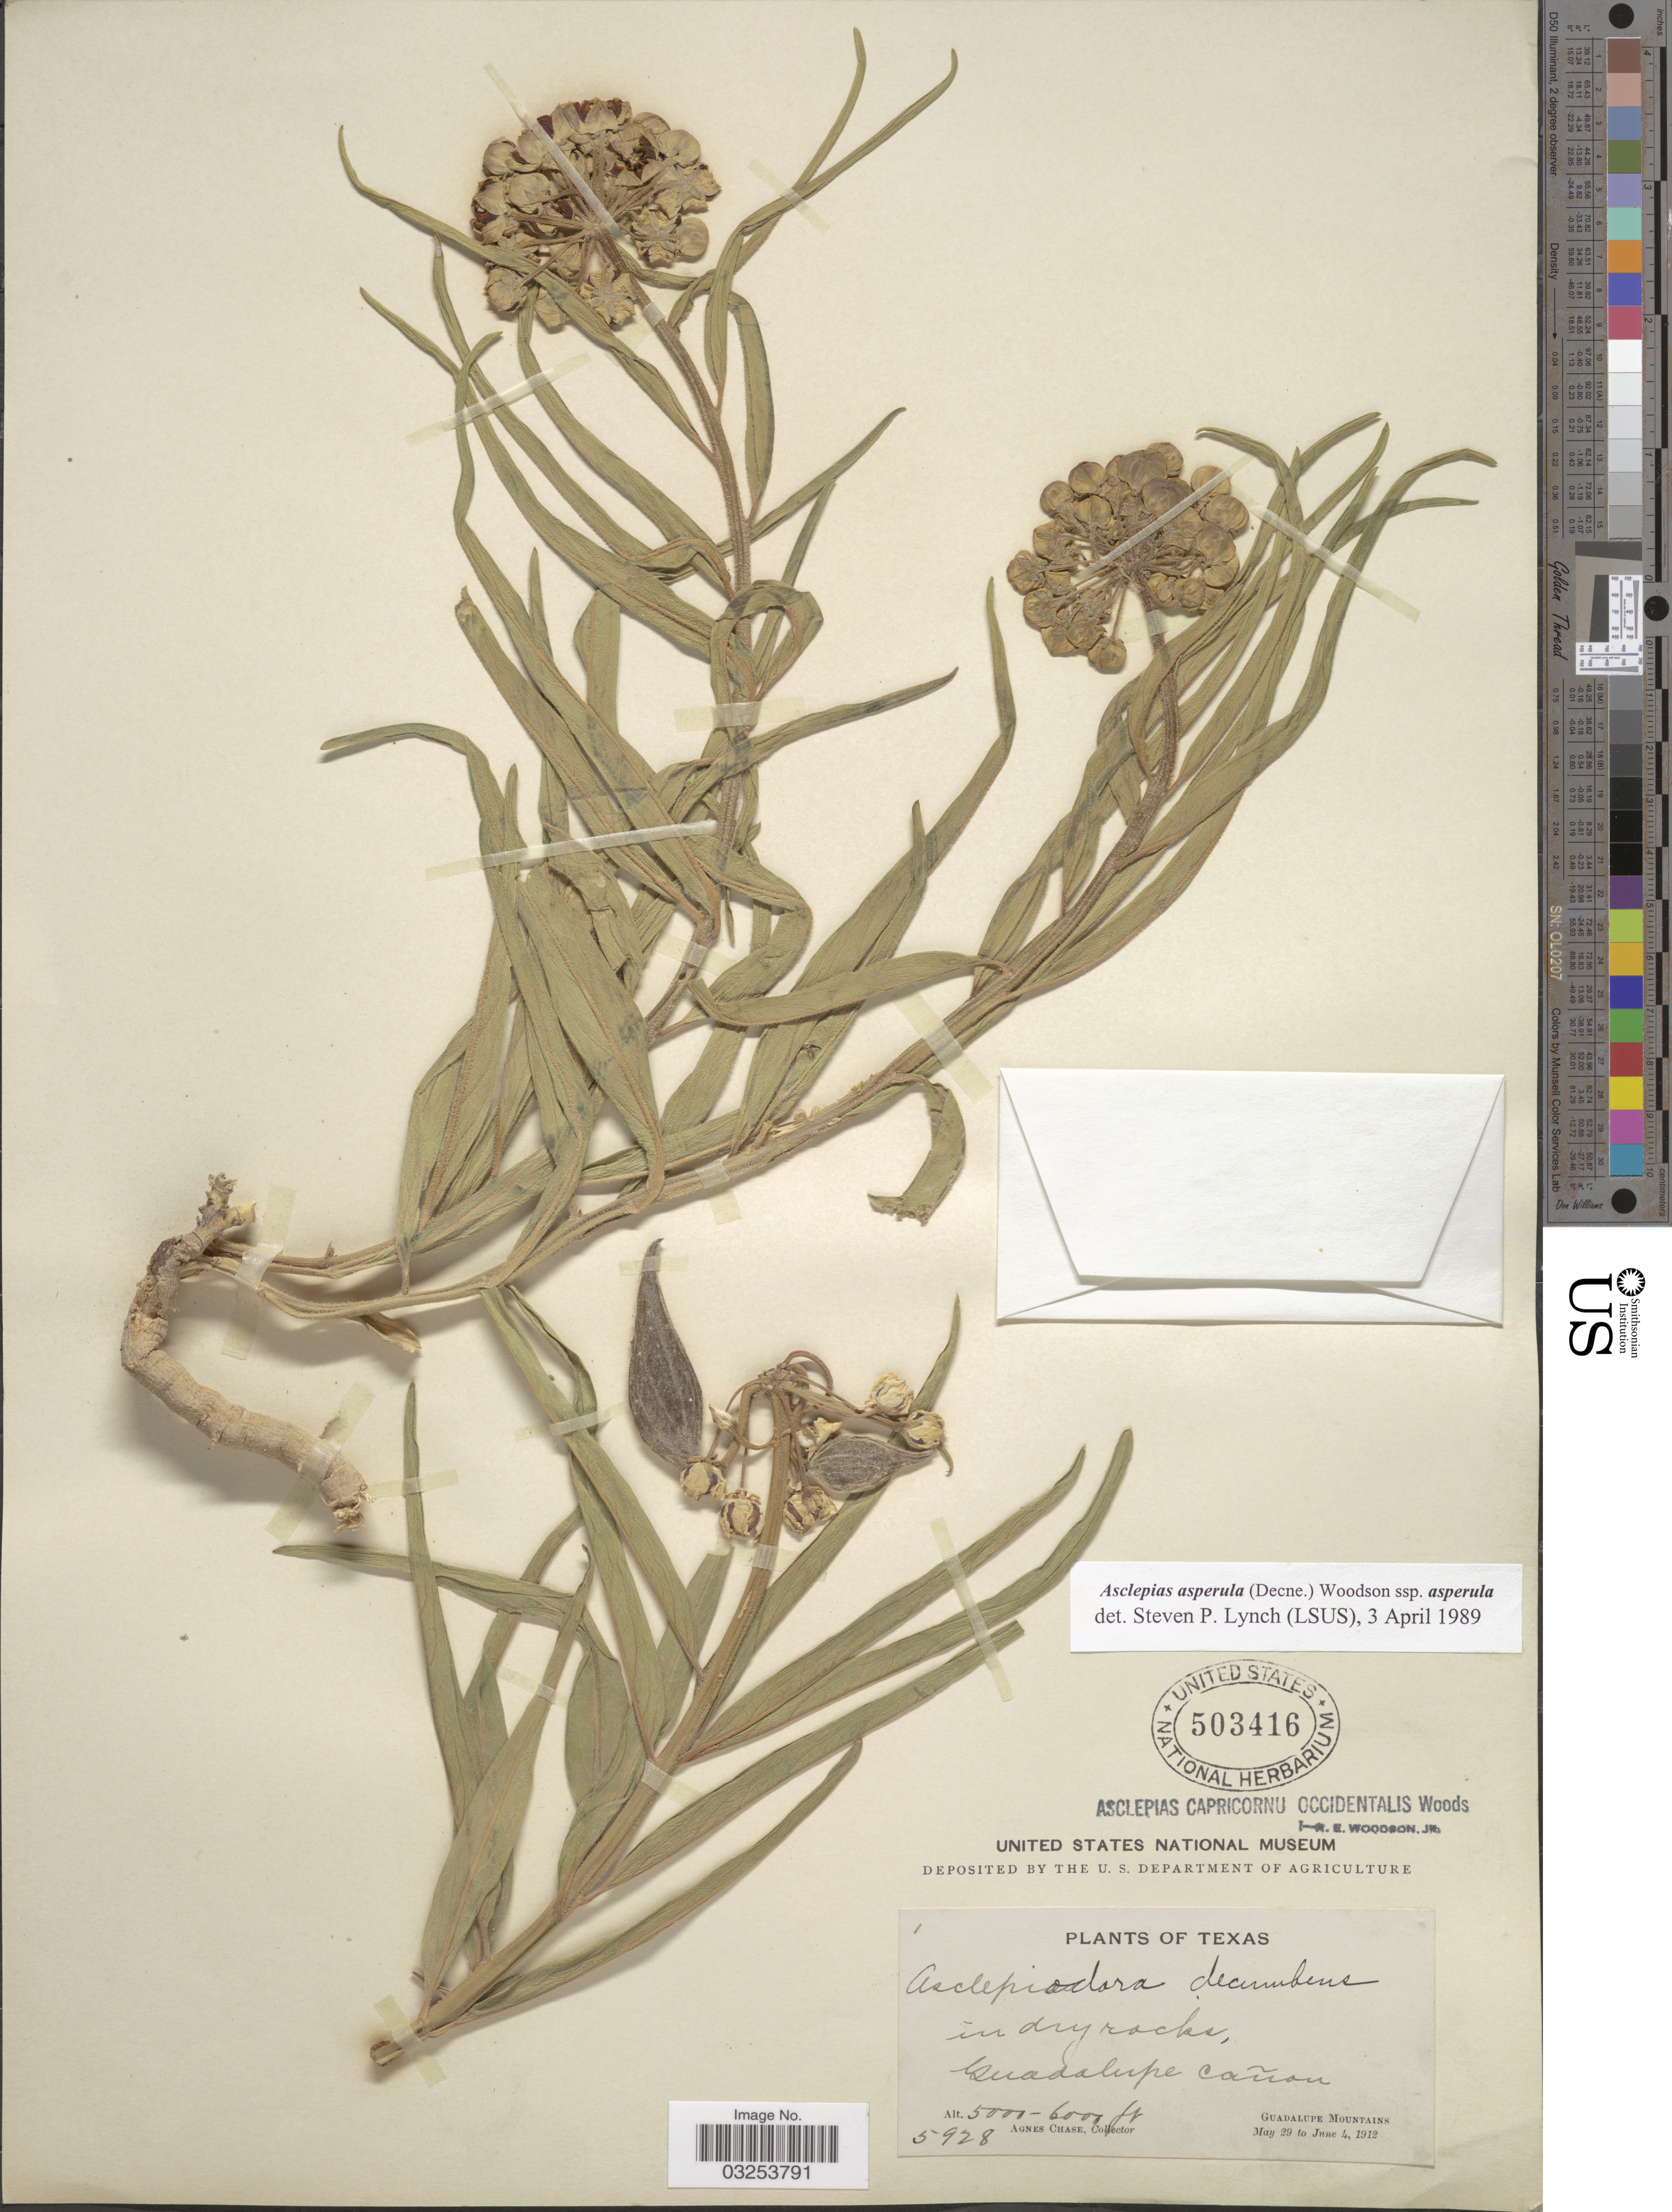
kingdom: Plantae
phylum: Tracheophyta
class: Magnoliopsida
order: Gentianales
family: Apocynaceae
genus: Asclepias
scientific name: Asclepias asperula subsp. asperula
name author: (Decne.) Woodson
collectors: A. Chase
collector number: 5928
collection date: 1912-05-29/1912-06-04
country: United States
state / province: Texas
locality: Guadalupe cañon. Guadalupe Mountains.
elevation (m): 1524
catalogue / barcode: US 503416